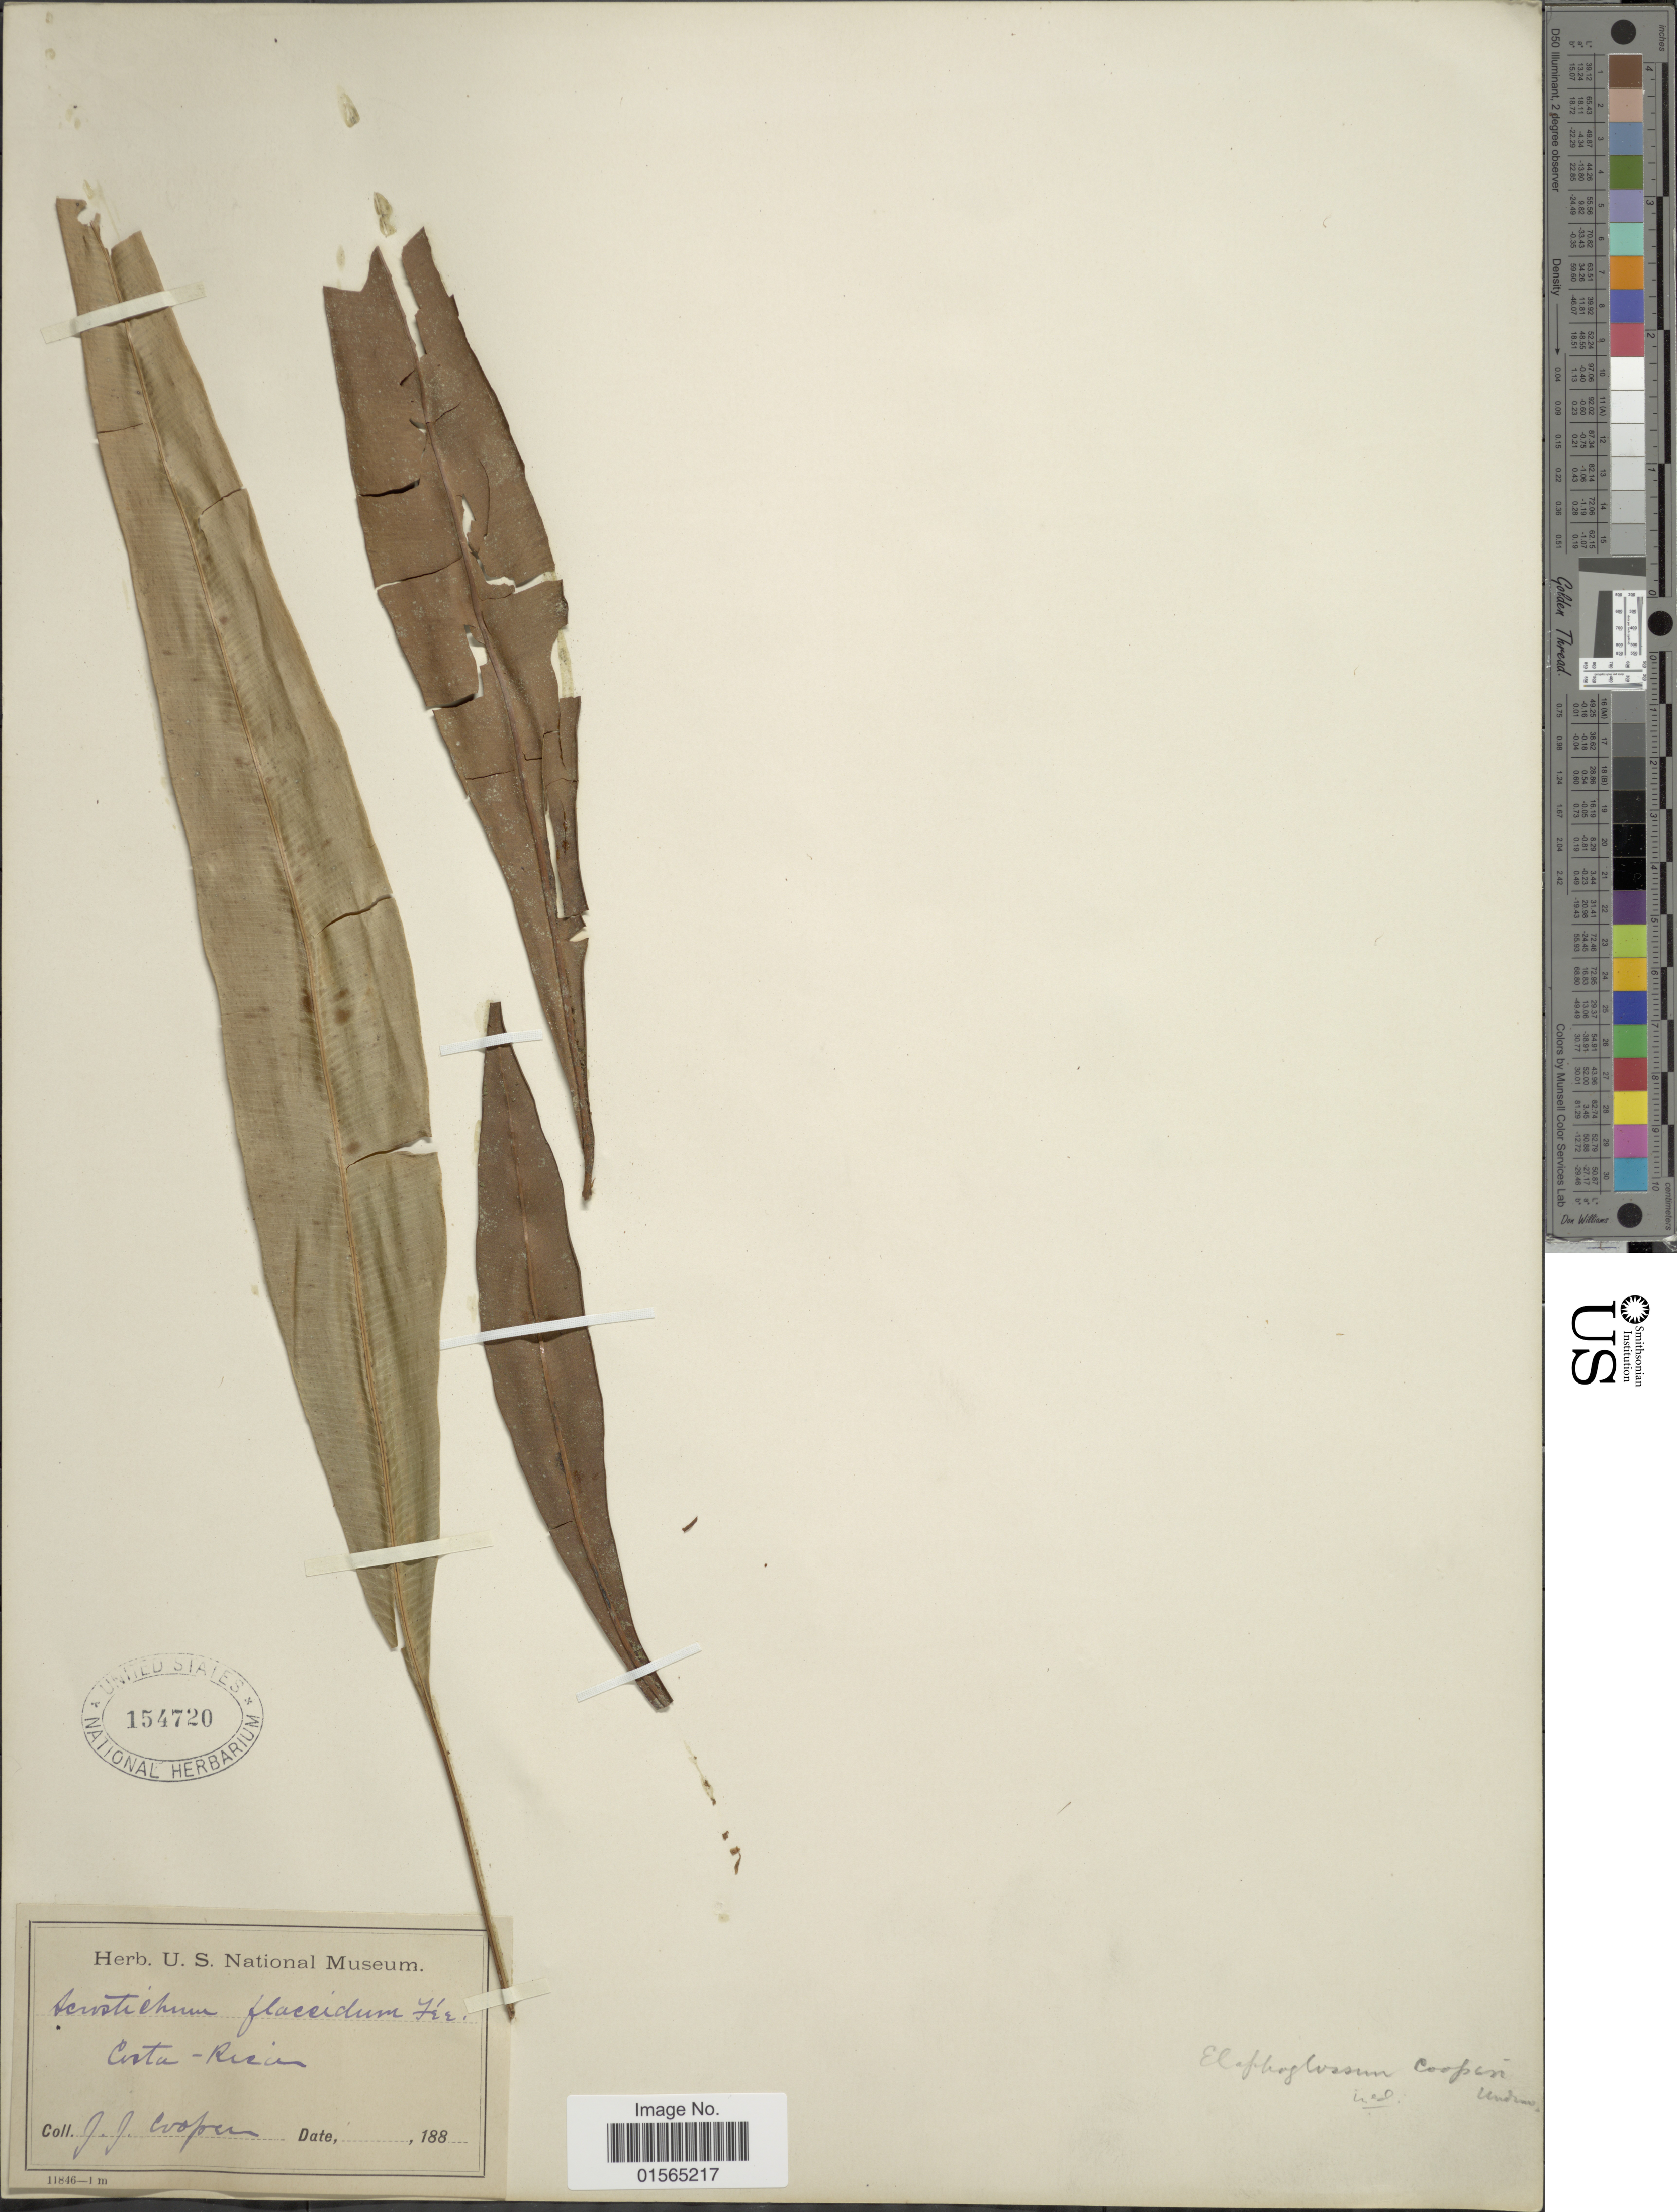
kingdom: Plantae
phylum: Tracheophyta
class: Polypodiopsida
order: Polypodiales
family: Dryopteridaceae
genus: Elaphoglossum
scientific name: Elaphoglossum sp.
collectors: J. J. Cooper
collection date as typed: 188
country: Costa Rica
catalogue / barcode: US 154720